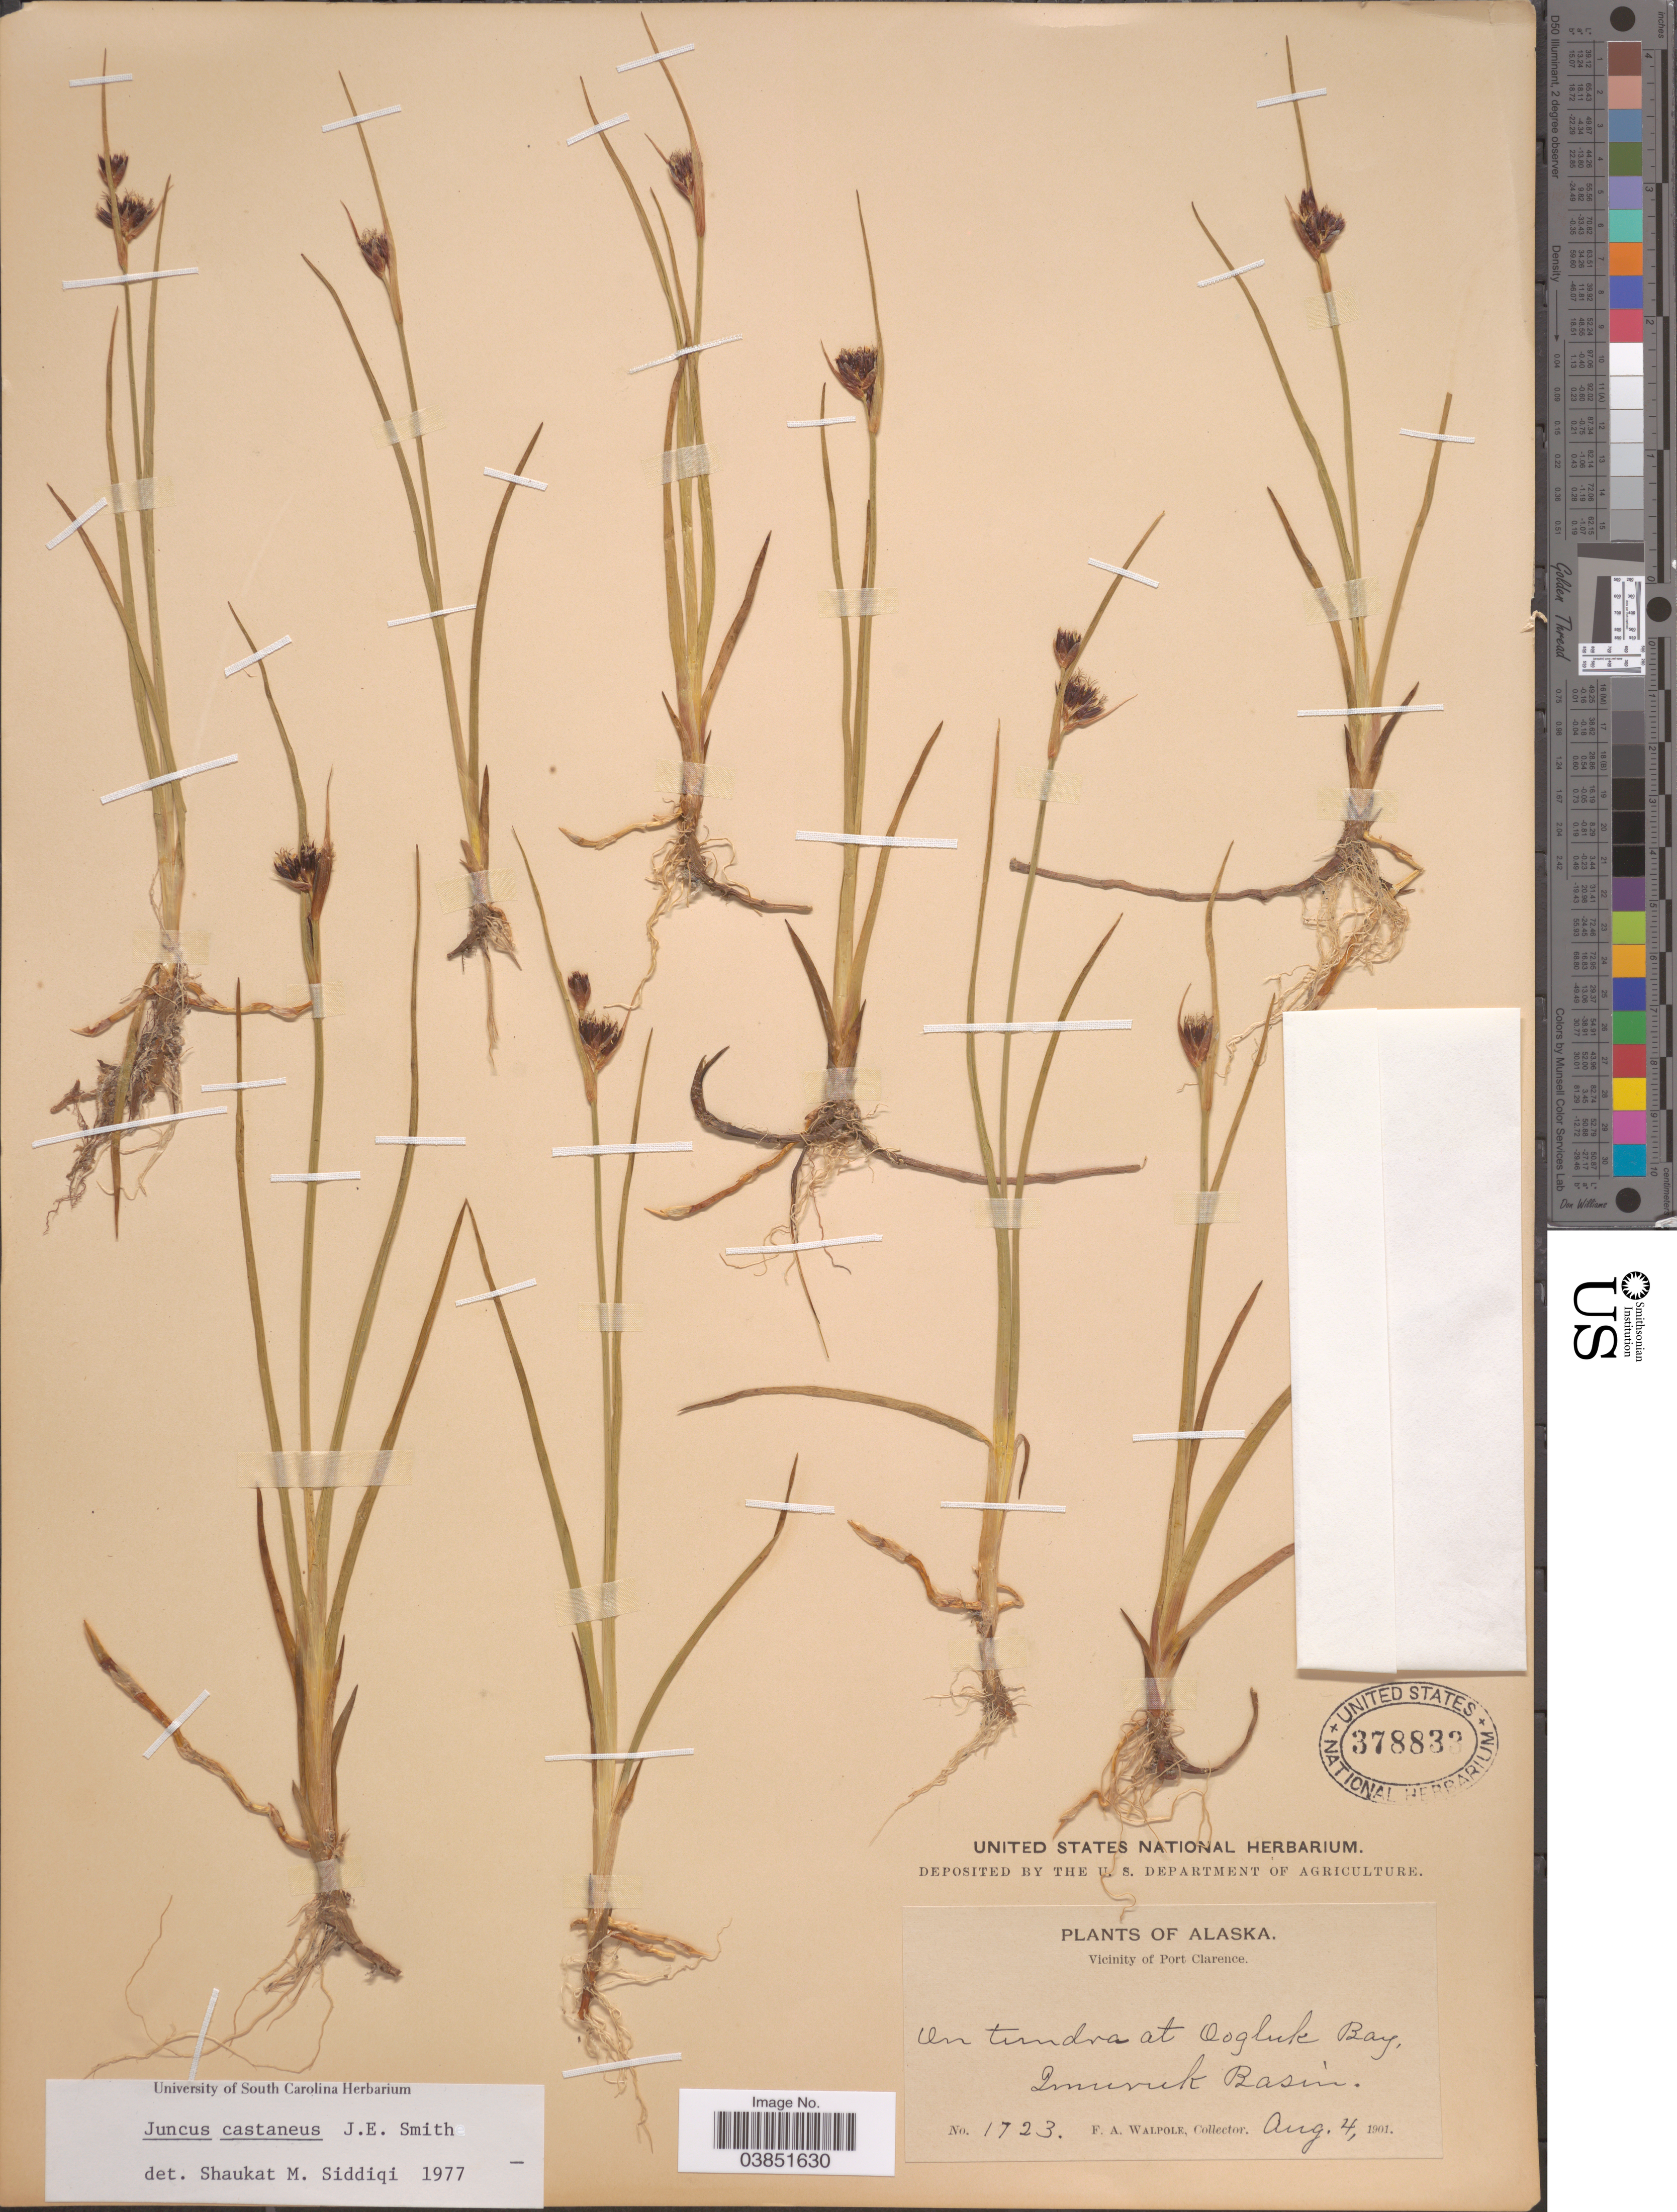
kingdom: Plantae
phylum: Tracheophyta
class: Liliopsida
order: Poales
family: Juncaceae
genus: Juncus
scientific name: Juncus castaneus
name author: Sm.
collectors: F. Walpole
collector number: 1723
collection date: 1901-08-04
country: United States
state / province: Alaska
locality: Vicinity of Port Clarence. Oogluk Bay, Imuruk Basin.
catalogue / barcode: US 378833